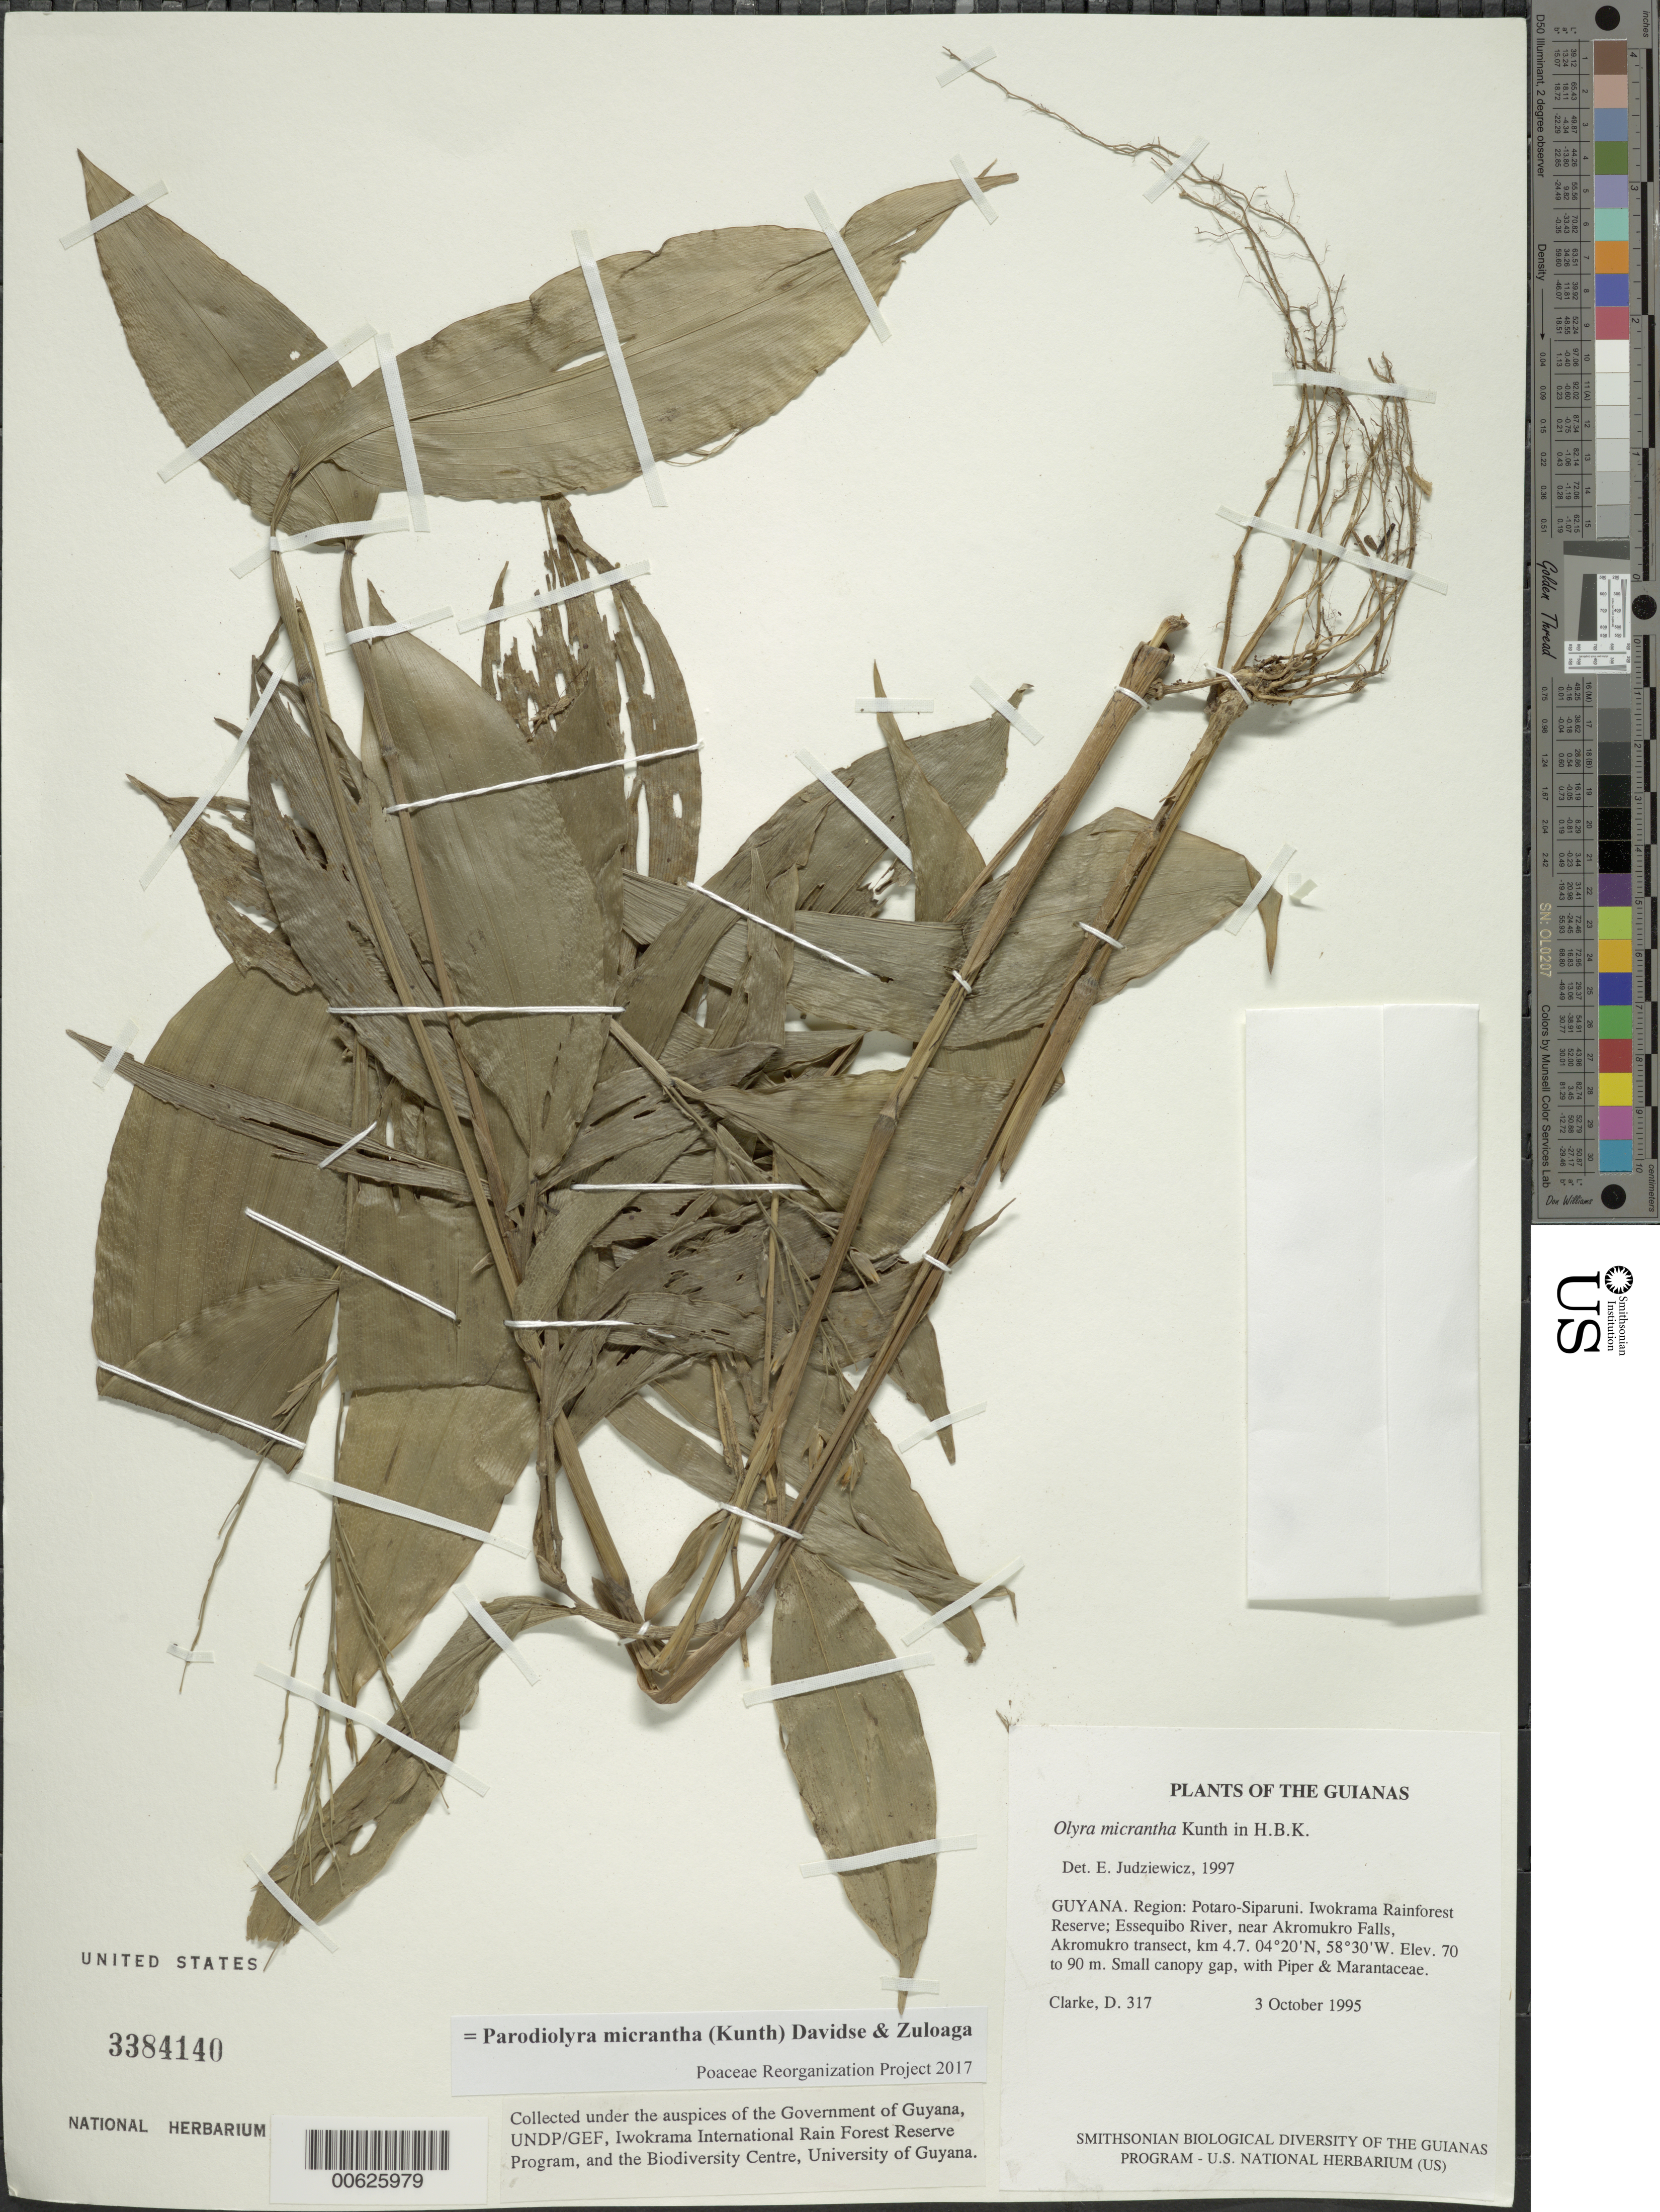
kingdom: Plantae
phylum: Tracheophyta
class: Liliopsida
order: Poales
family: Poaceae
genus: Parodiolyra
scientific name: Parodiolyra micrantha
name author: (Kunth) Davidse & Zuloaga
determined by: Poaceae Reorganization Project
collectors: H. D. Clarke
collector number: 317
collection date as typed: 3 October 1995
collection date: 1995-10-03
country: Guyana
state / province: Potaro-Siparuni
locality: Iwokrama Rainforest Reserve; Essequibo River, near Akromukro Falls, Akromukro transect, km 4.7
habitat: Small canopy gap, with Piper & Marantaceae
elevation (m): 70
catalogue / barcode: US 3384140